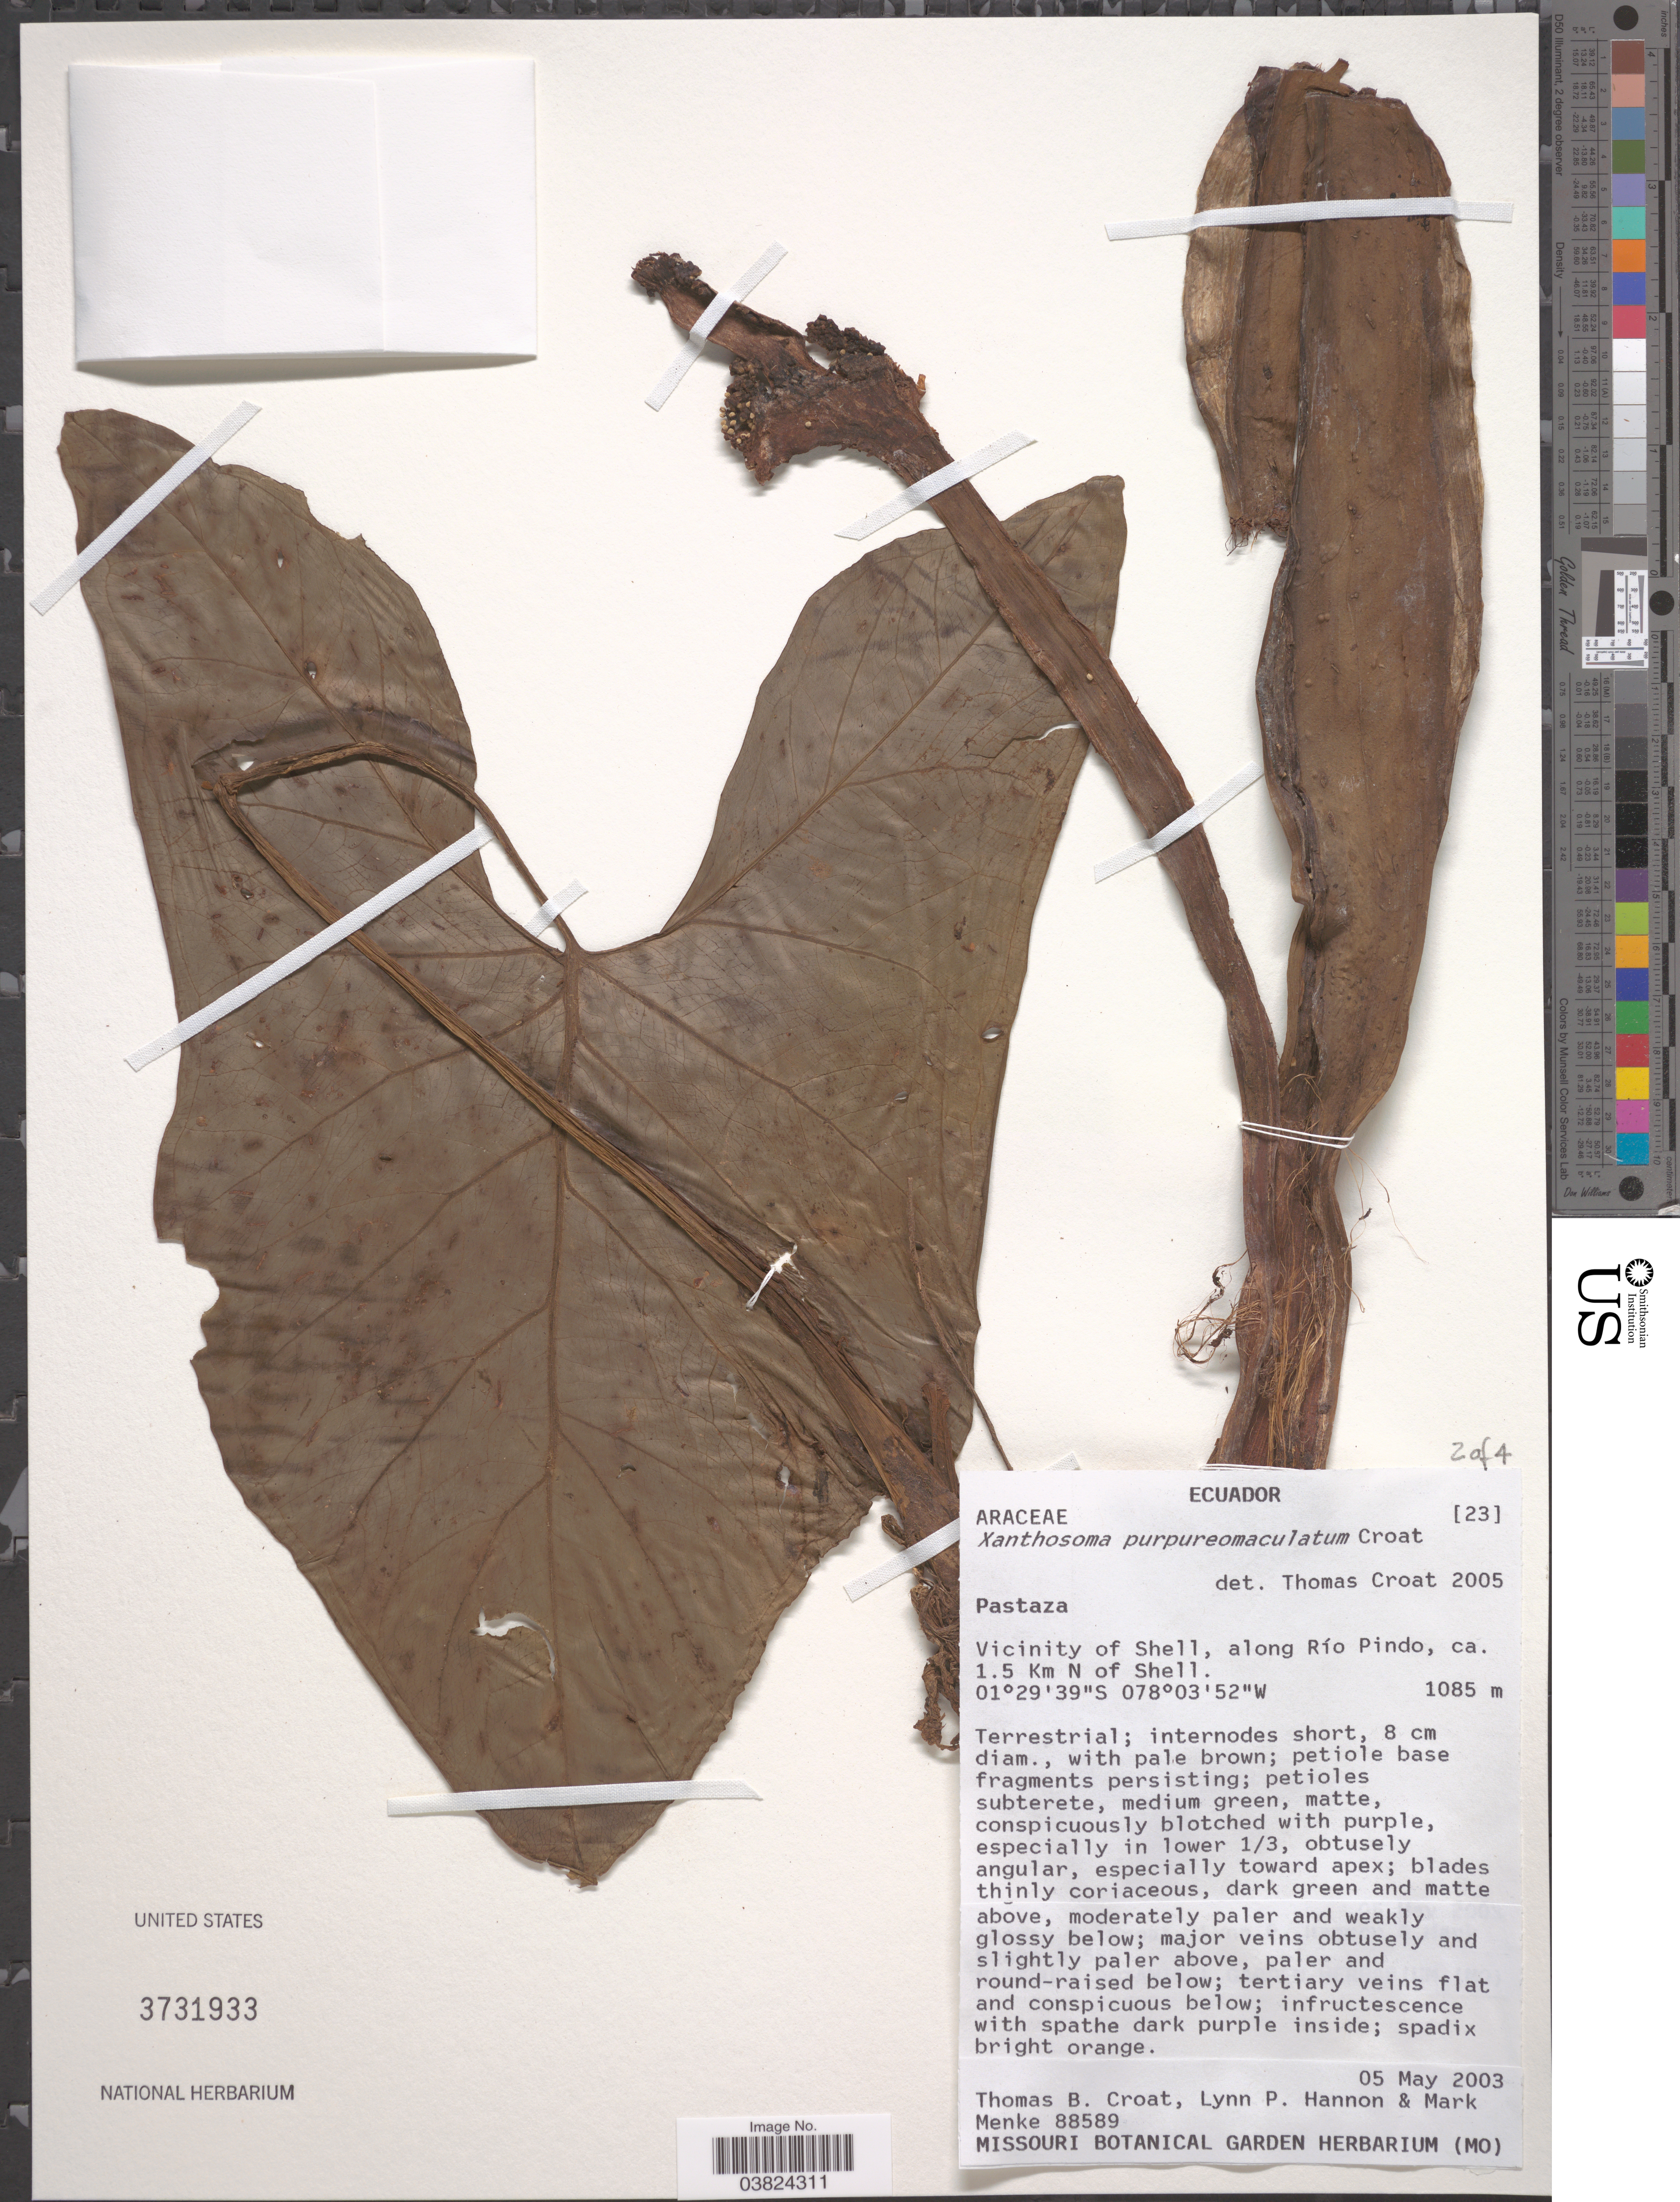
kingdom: Plantae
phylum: Tracheophyta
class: Liliopsida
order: Alismatales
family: Araceae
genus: Xanthosoma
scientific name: Xanthosoma purpureomaculatum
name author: Croat & L.P. Hannon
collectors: T. B. Croat, L. Hannon & M. Menke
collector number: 88589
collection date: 2003-05-05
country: Ecuador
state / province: Pastaza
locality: Vicinity of Shell, along Río Pindo, ca. 1.5 Km N of Shell.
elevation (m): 1085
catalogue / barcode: US 3731933